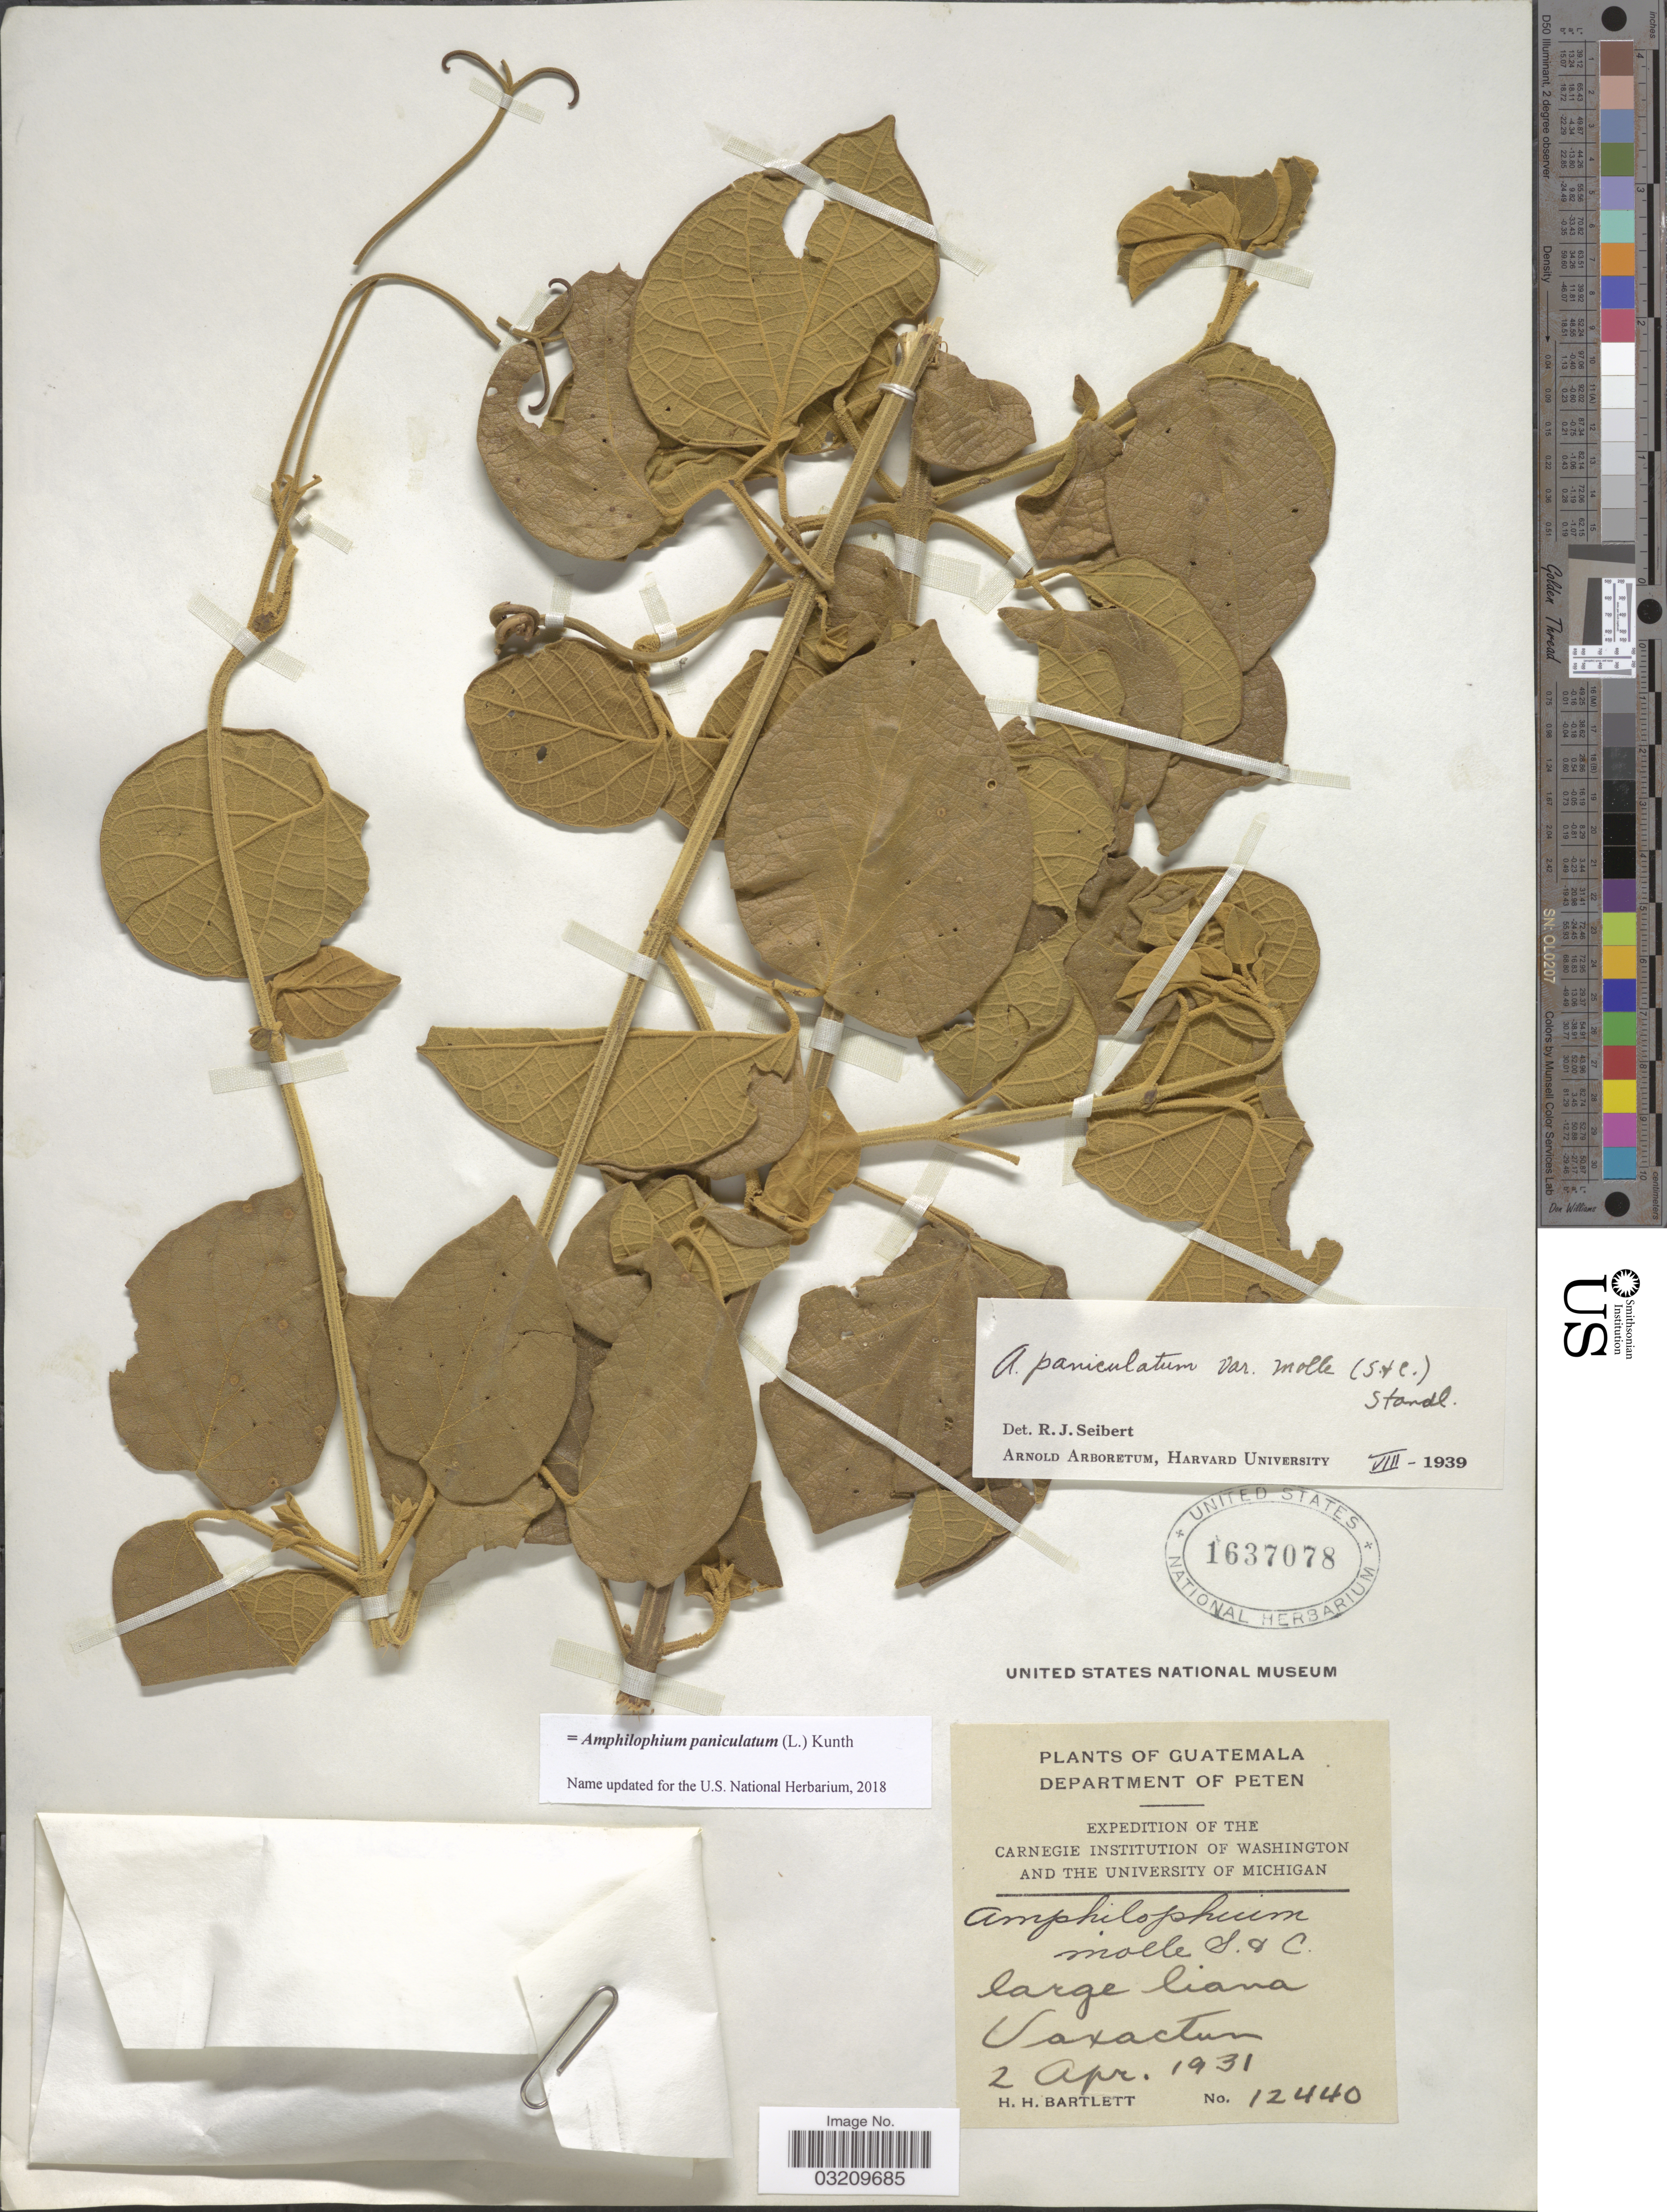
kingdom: Plantae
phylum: Tracheophyta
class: Magnoliopsida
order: Lamiales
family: Bignoniaceae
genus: Amphilophium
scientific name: Amphilophium paniculatum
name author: (L.) Kunth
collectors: H. H. Bartlett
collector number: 12440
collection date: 1931-04-02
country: Guatemala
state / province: El Petén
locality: Department of Peten. Uaxactun.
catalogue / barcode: US 1637078